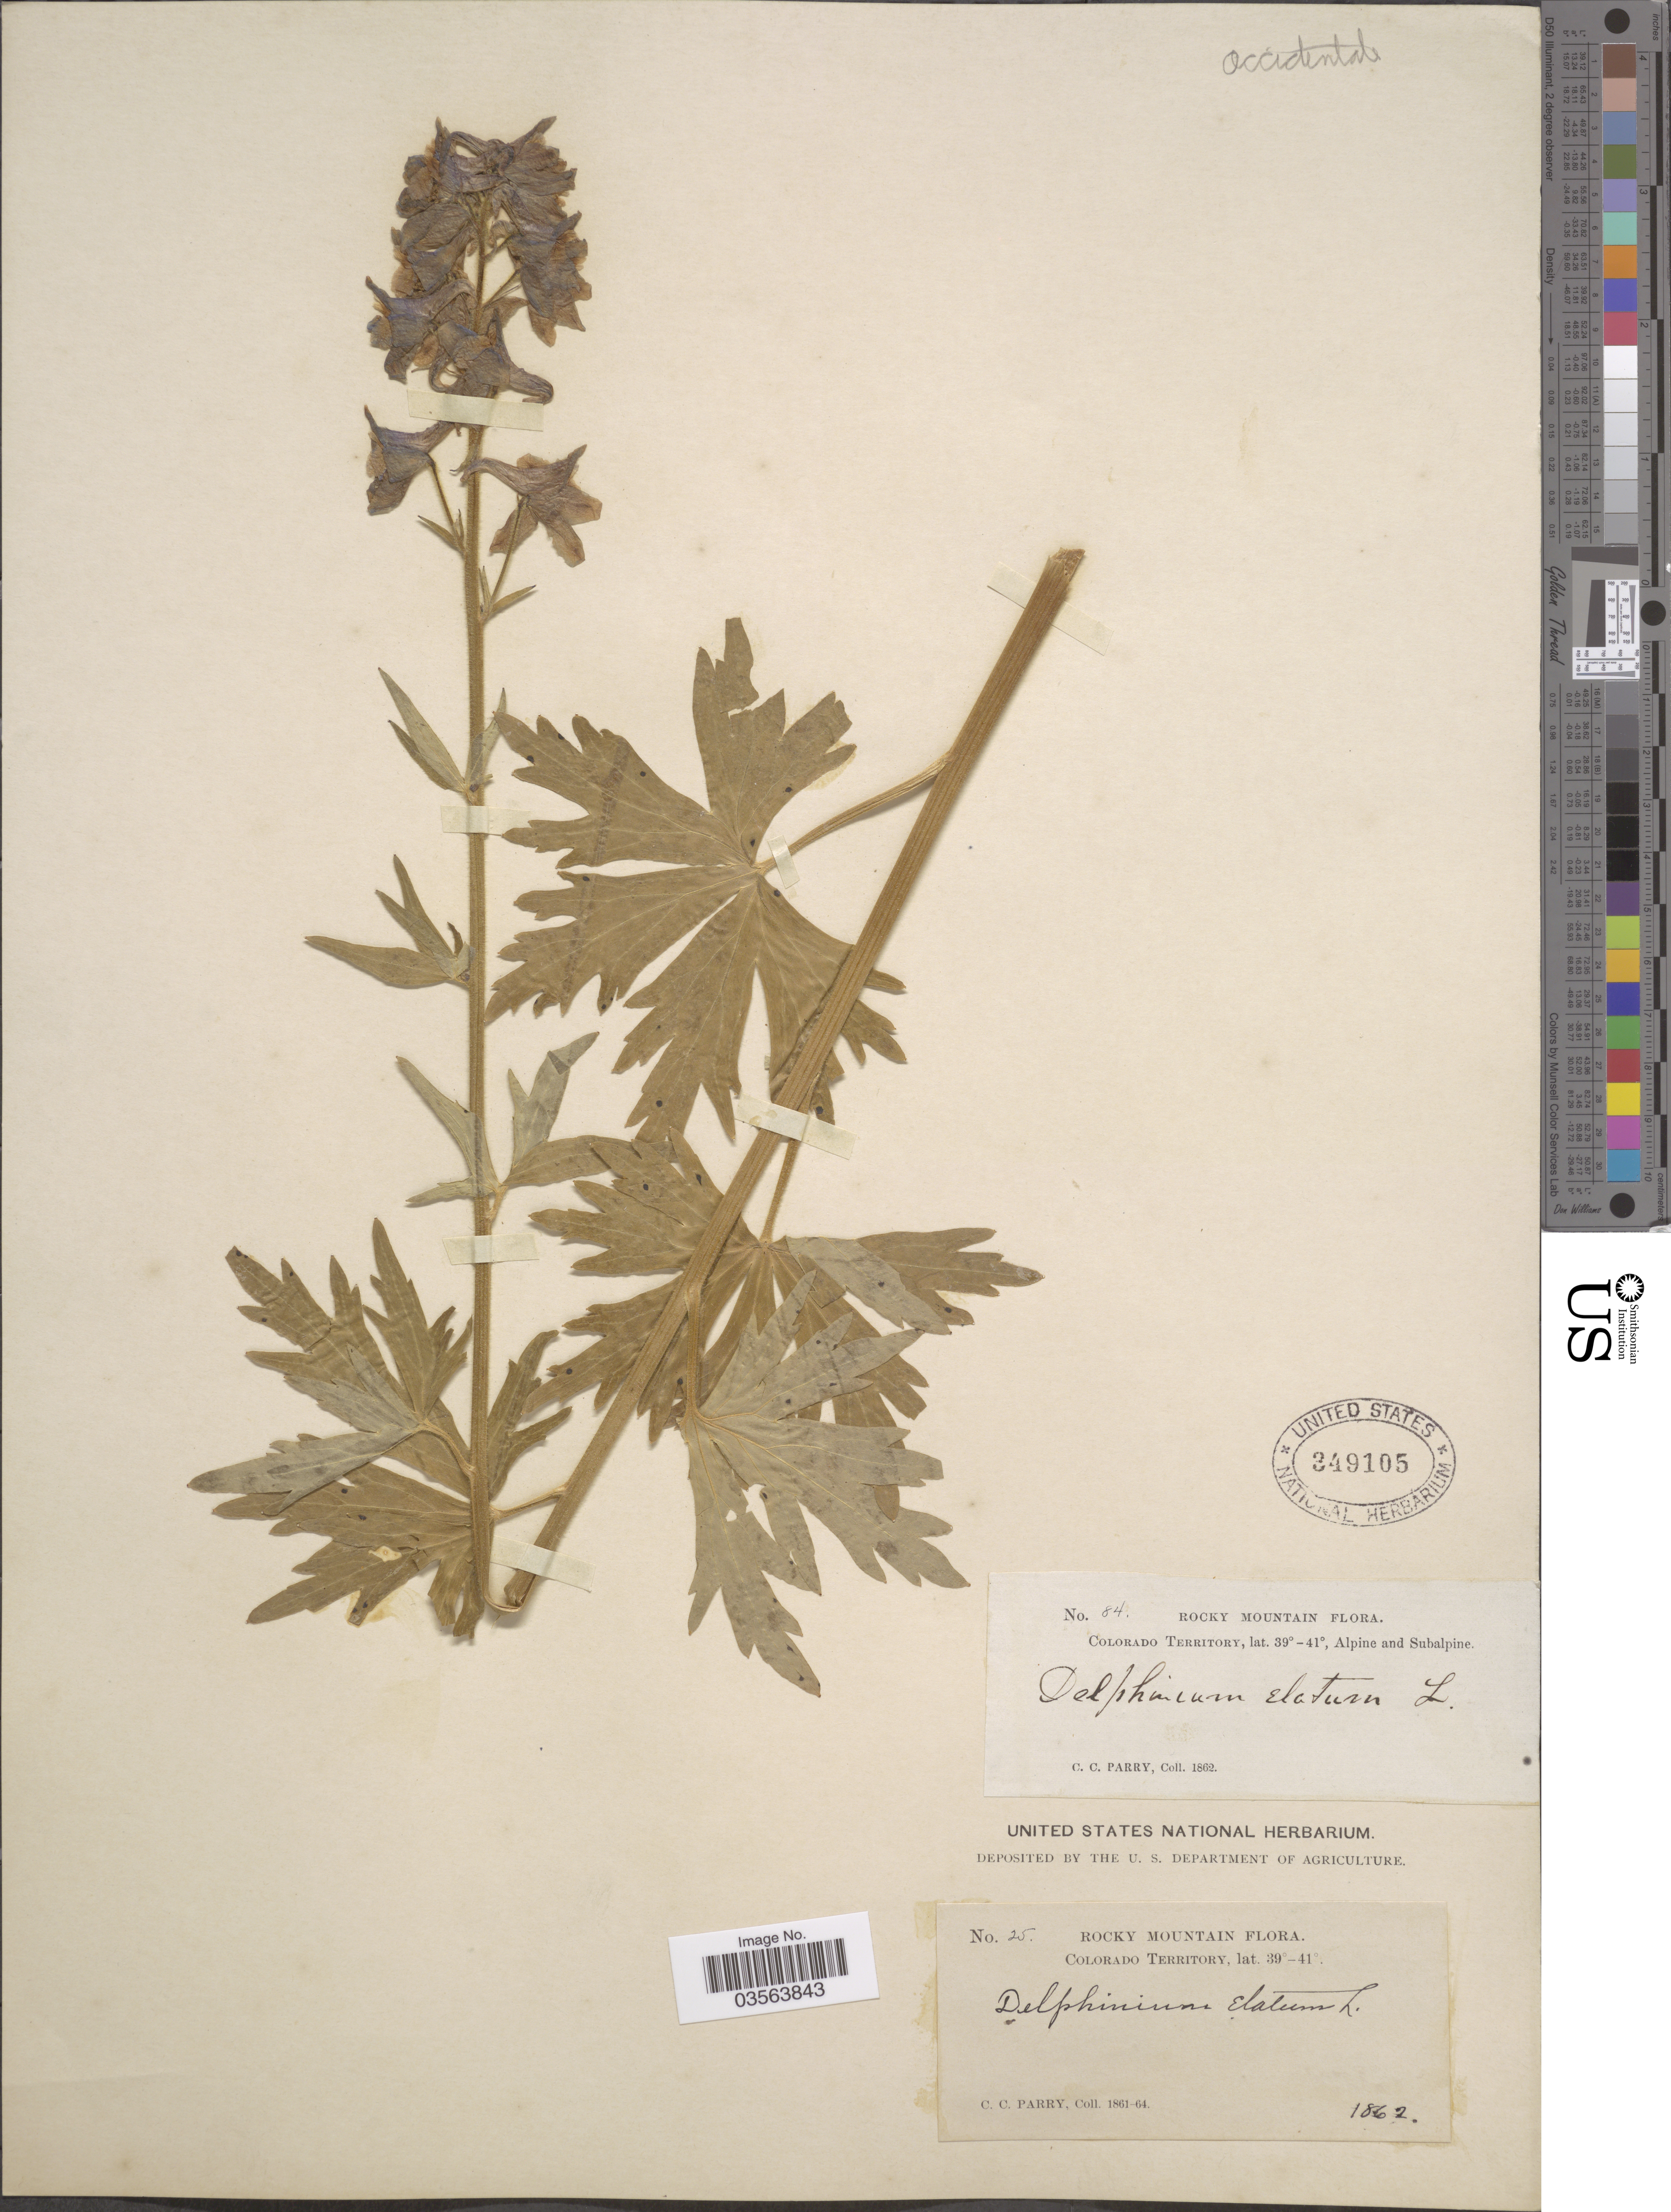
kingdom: Plantae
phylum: Tracheophyta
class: Magnoliopsida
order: Ranunculales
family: Ranunculaceae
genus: Delphinium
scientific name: Delphinium x occidentale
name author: (S. Watson) S. Watson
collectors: C. C. Parry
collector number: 84/25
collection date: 1862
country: United States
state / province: Colorado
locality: Rocky Mountain. Colorado Territory. Alpine and Subalpine.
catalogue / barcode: US 349105